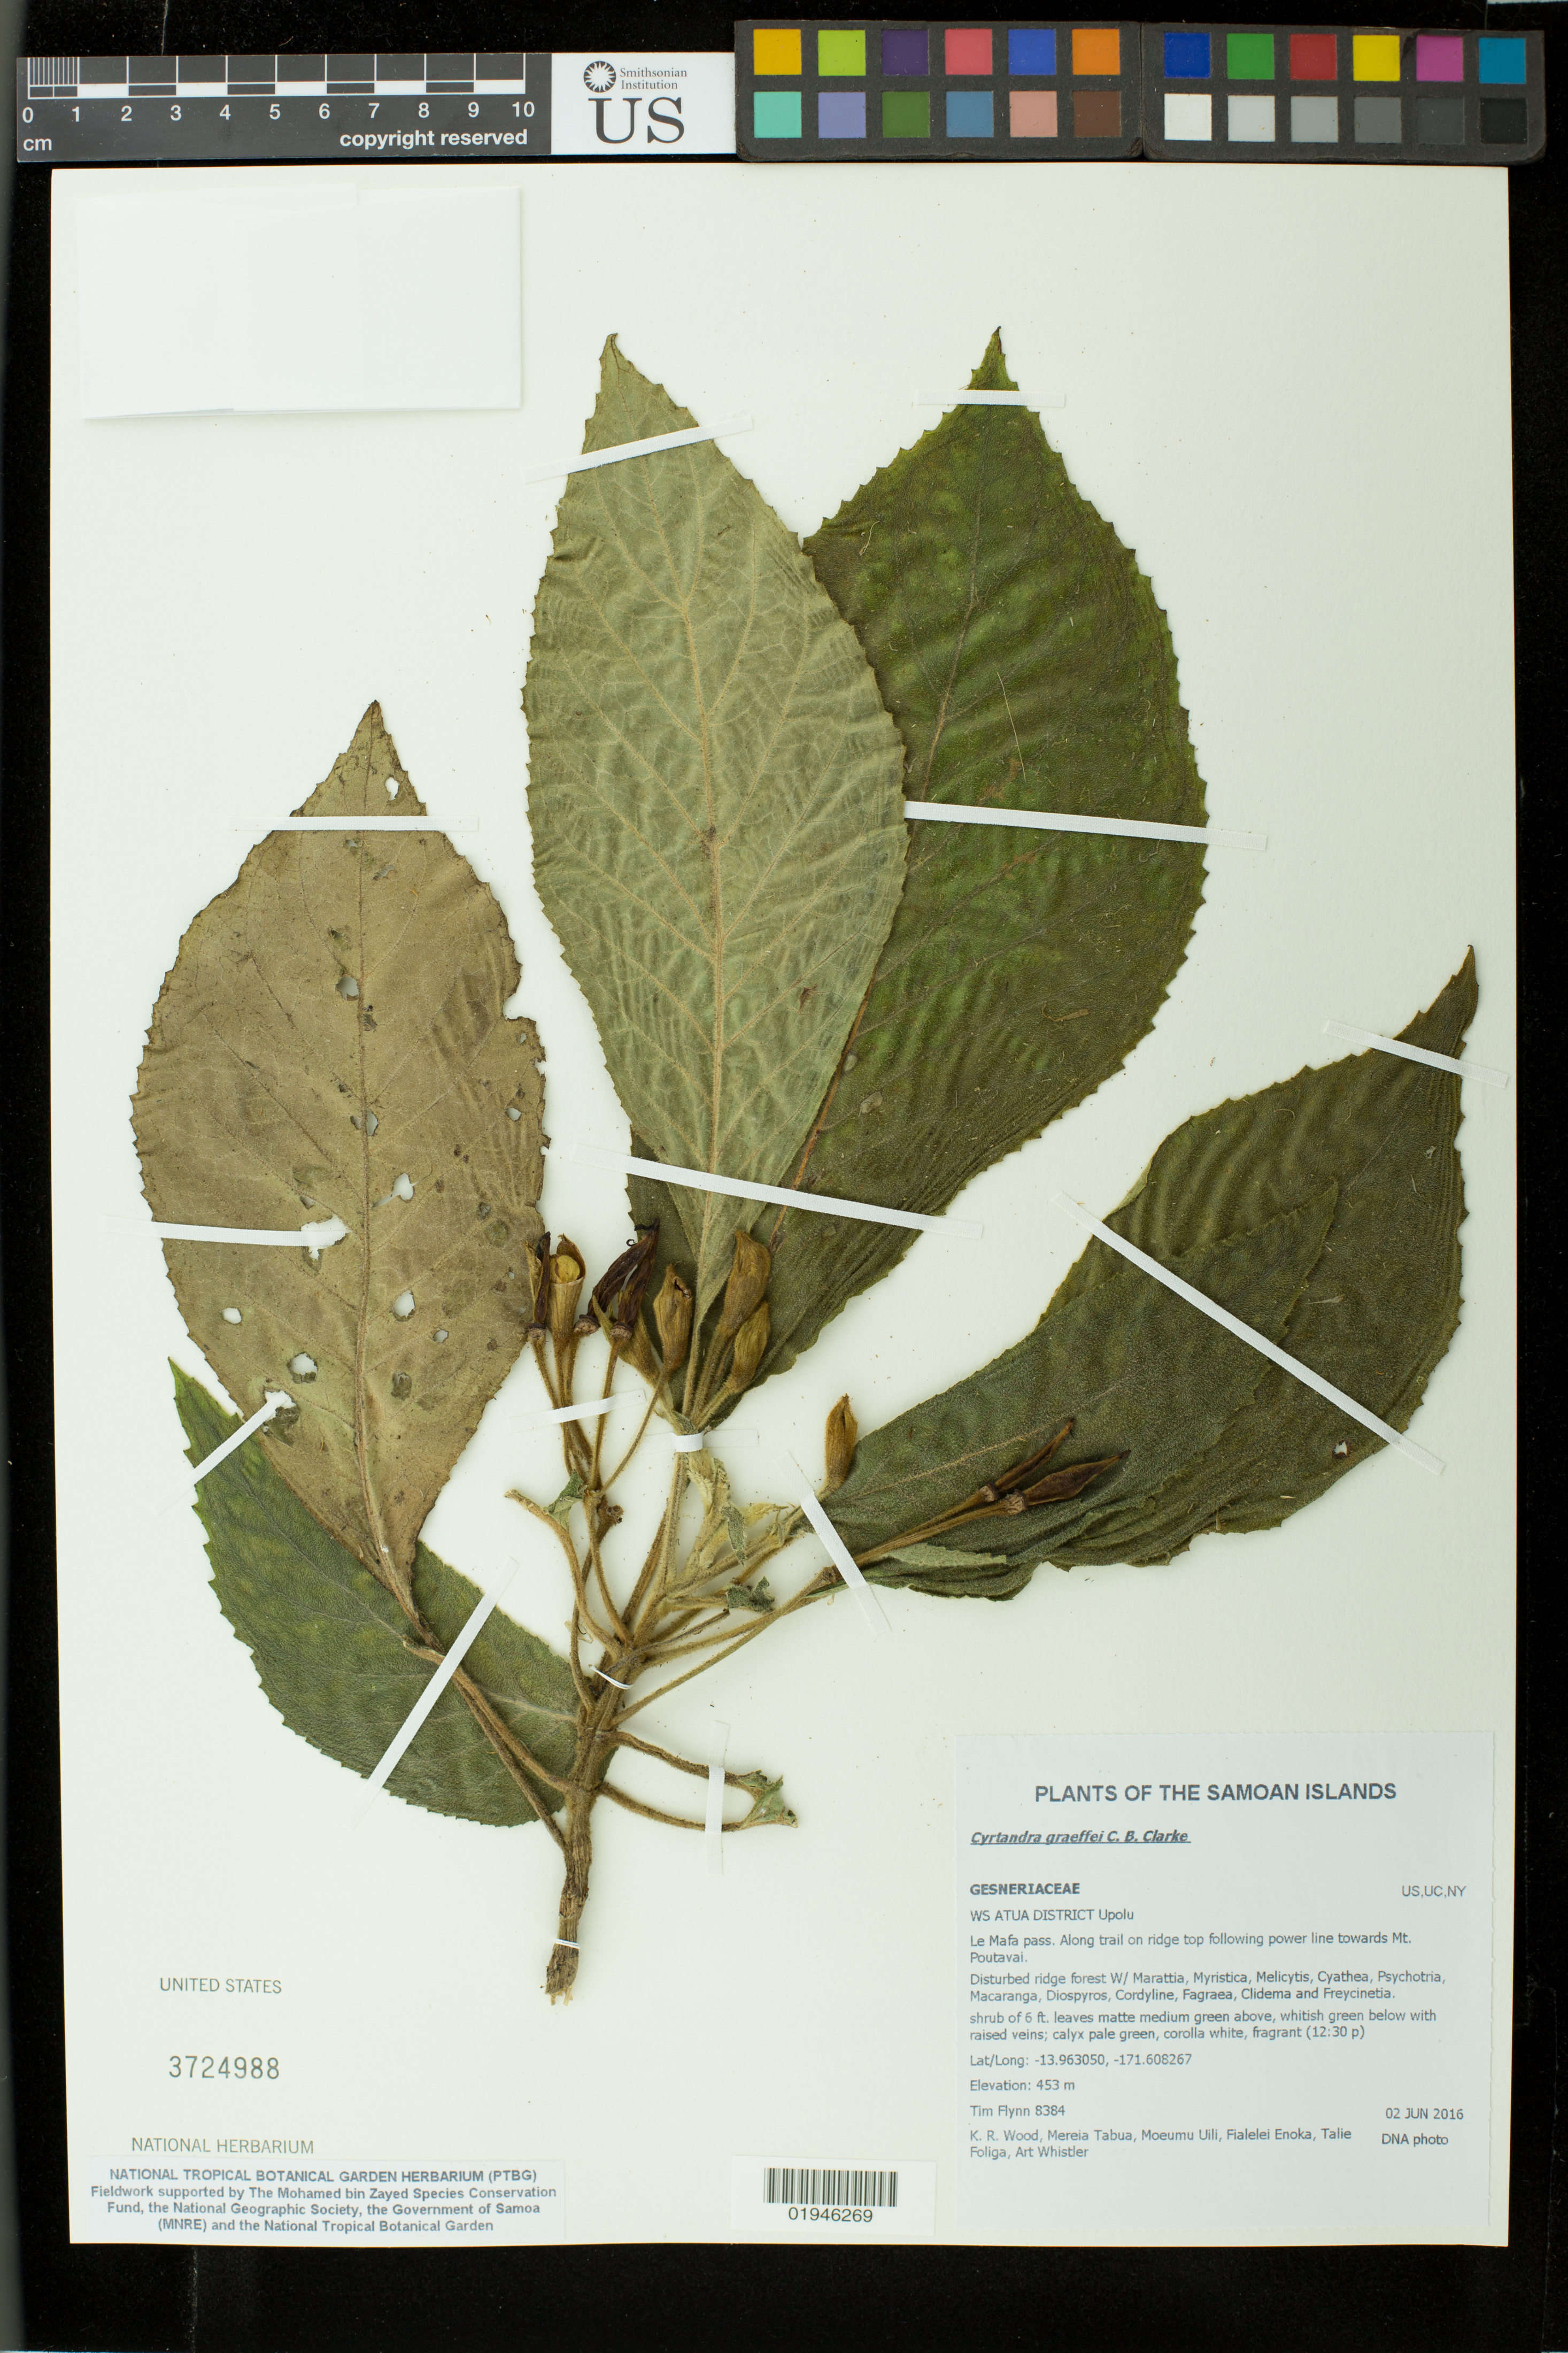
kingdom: Plantae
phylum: Tracheophyta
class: Magnoliopsida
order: Lamiales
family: Gesneriaceae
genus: Cyrtandra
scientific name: Cyrtandra graeffei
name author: C.B. Clarke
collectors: T. W. Flynn, K. R. Wood, M. Tabua, M. Uili, F. Enoka, T. Foliga & A. Whistler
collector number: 8384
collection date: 2016-06-02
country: Samoa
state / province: Atua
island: Upolu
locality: Atua District, LeMafa pass, along trail on ridge top following power line towards Mt. Poutavai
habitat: Disturbed ridge forest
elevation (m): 453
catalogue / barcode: US 3724988